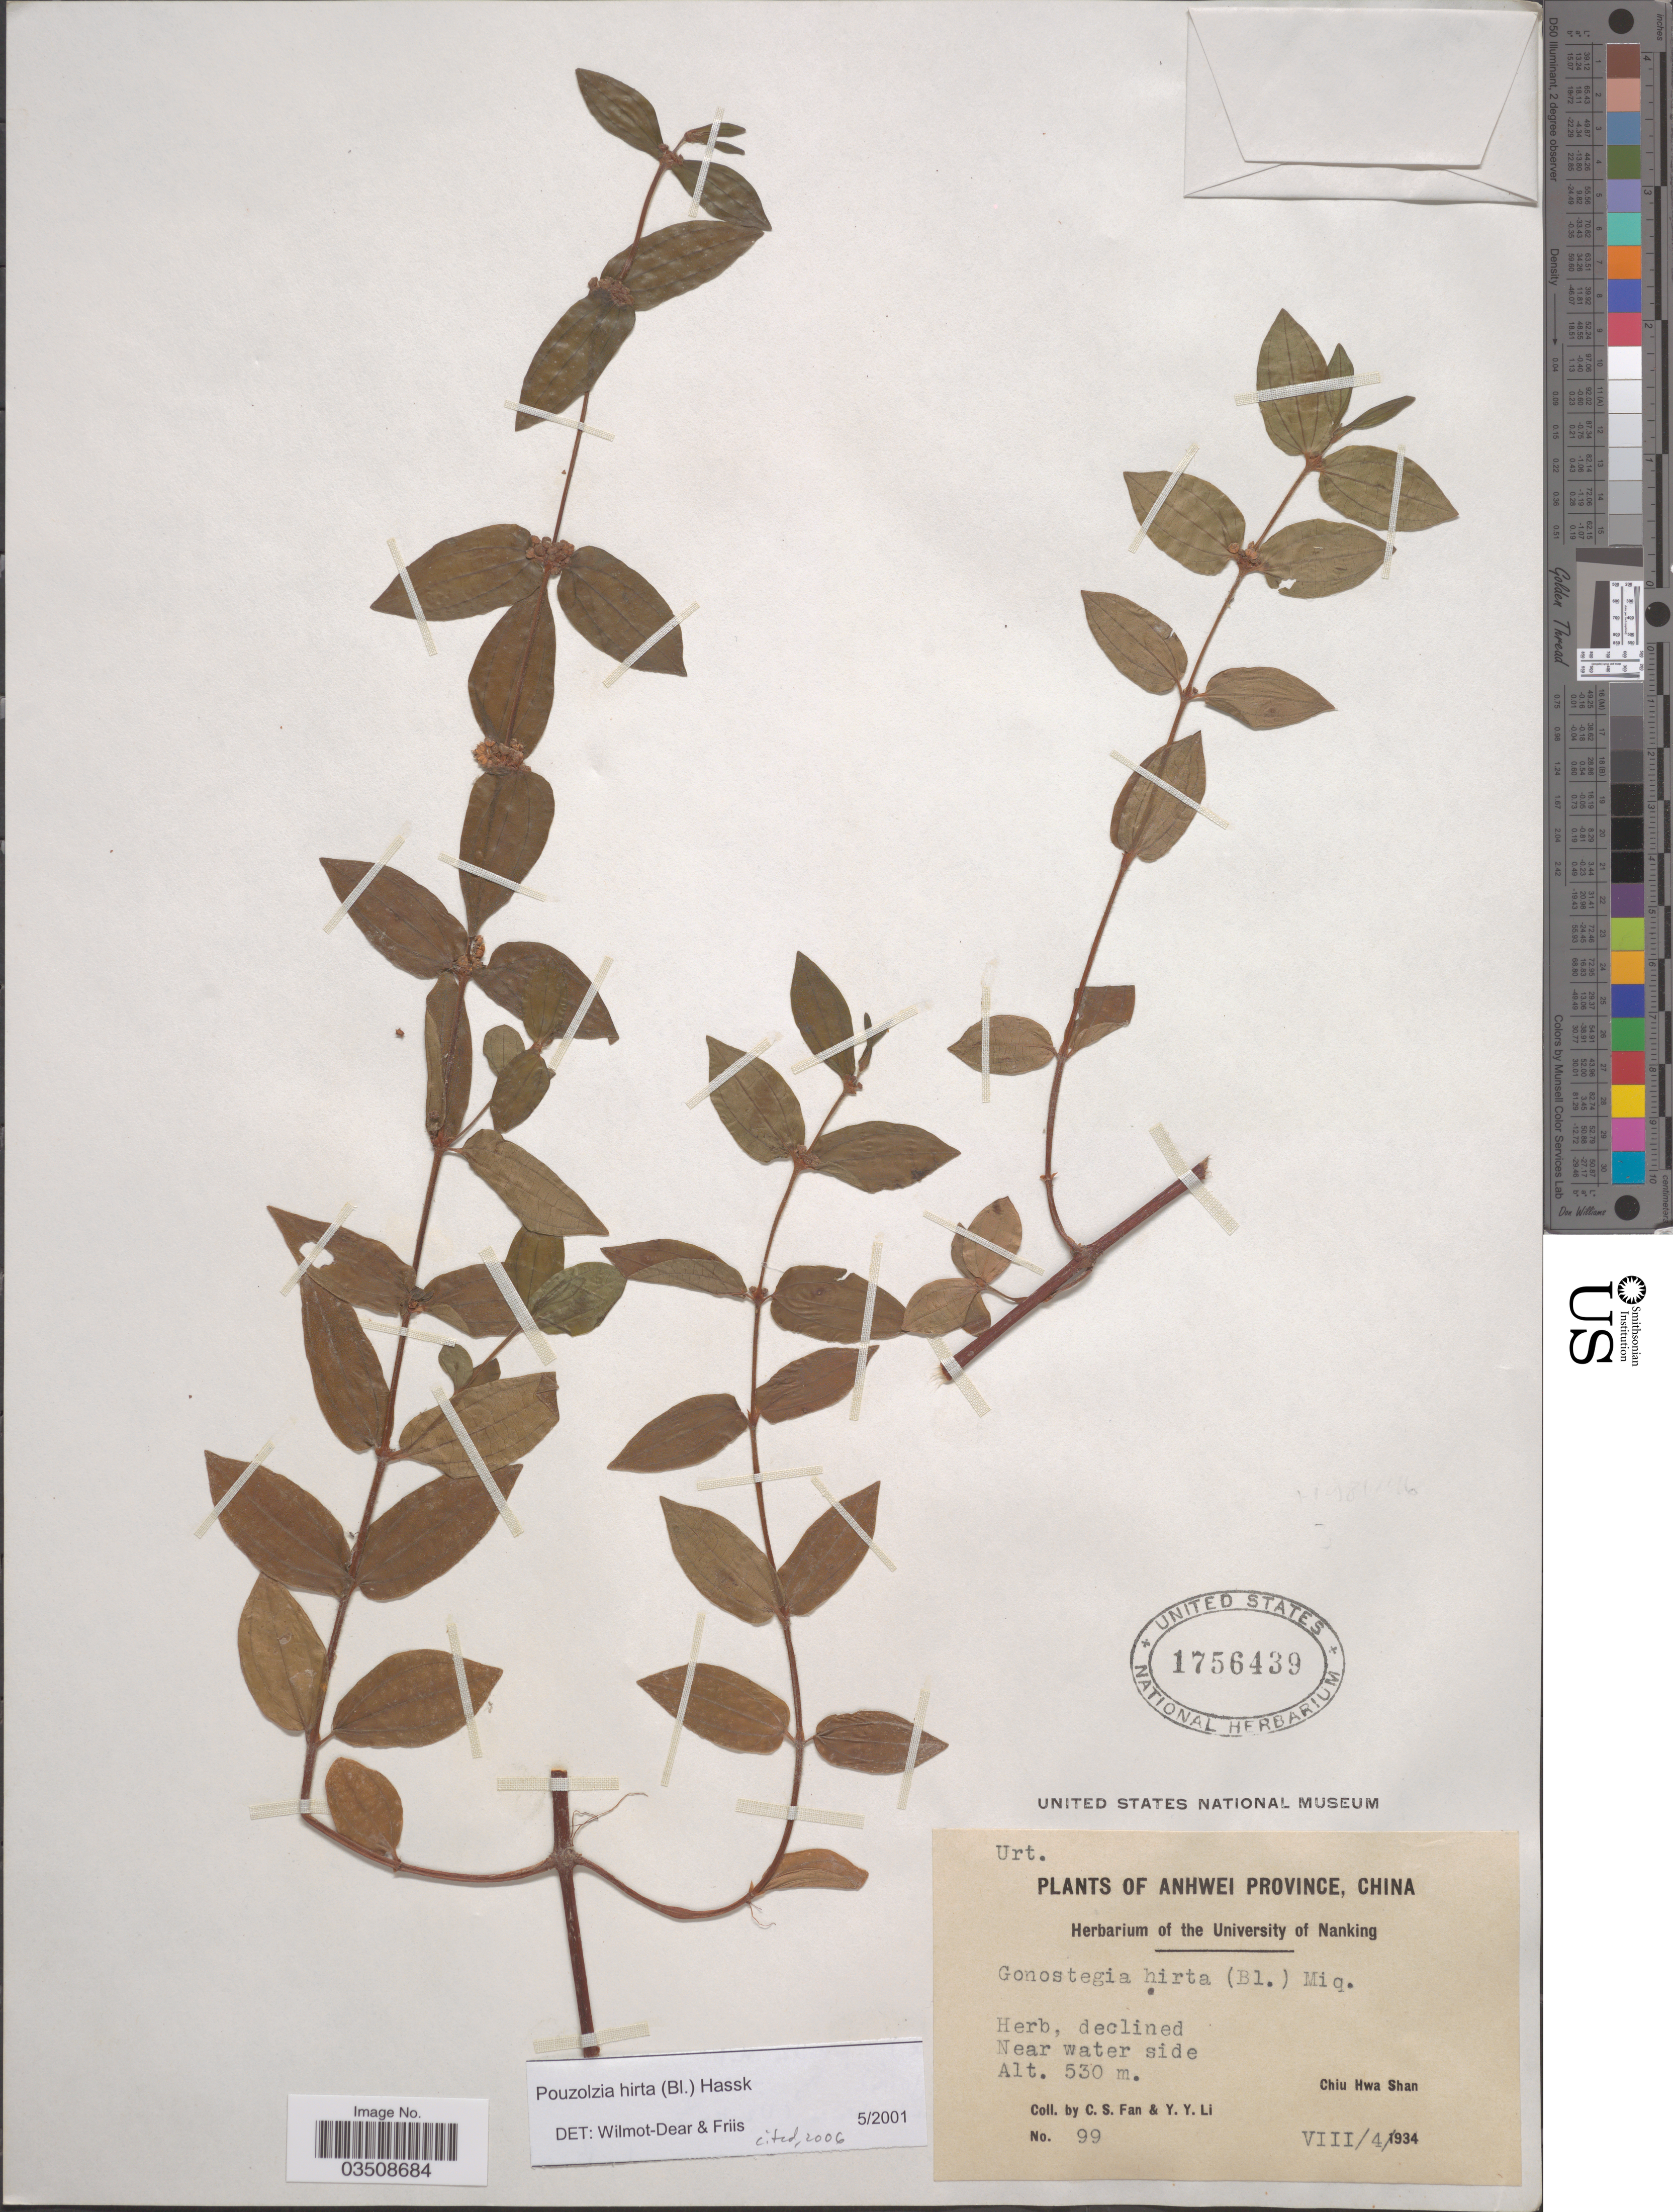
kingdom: Plantae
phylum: Tracheophyta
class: Magnoliopsida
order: Rosales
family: Urticaceae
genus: Gonostegia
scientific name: Gonostegia triandra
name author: (Blume) Miq.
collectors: C. S. Fan & Y. Y. Li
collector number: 99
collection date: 1934-08-04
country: China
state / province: Anhui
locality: Anhwei Province. Near water side. Chiu Hwa Shan.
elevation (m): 530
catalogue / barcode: US 1756439